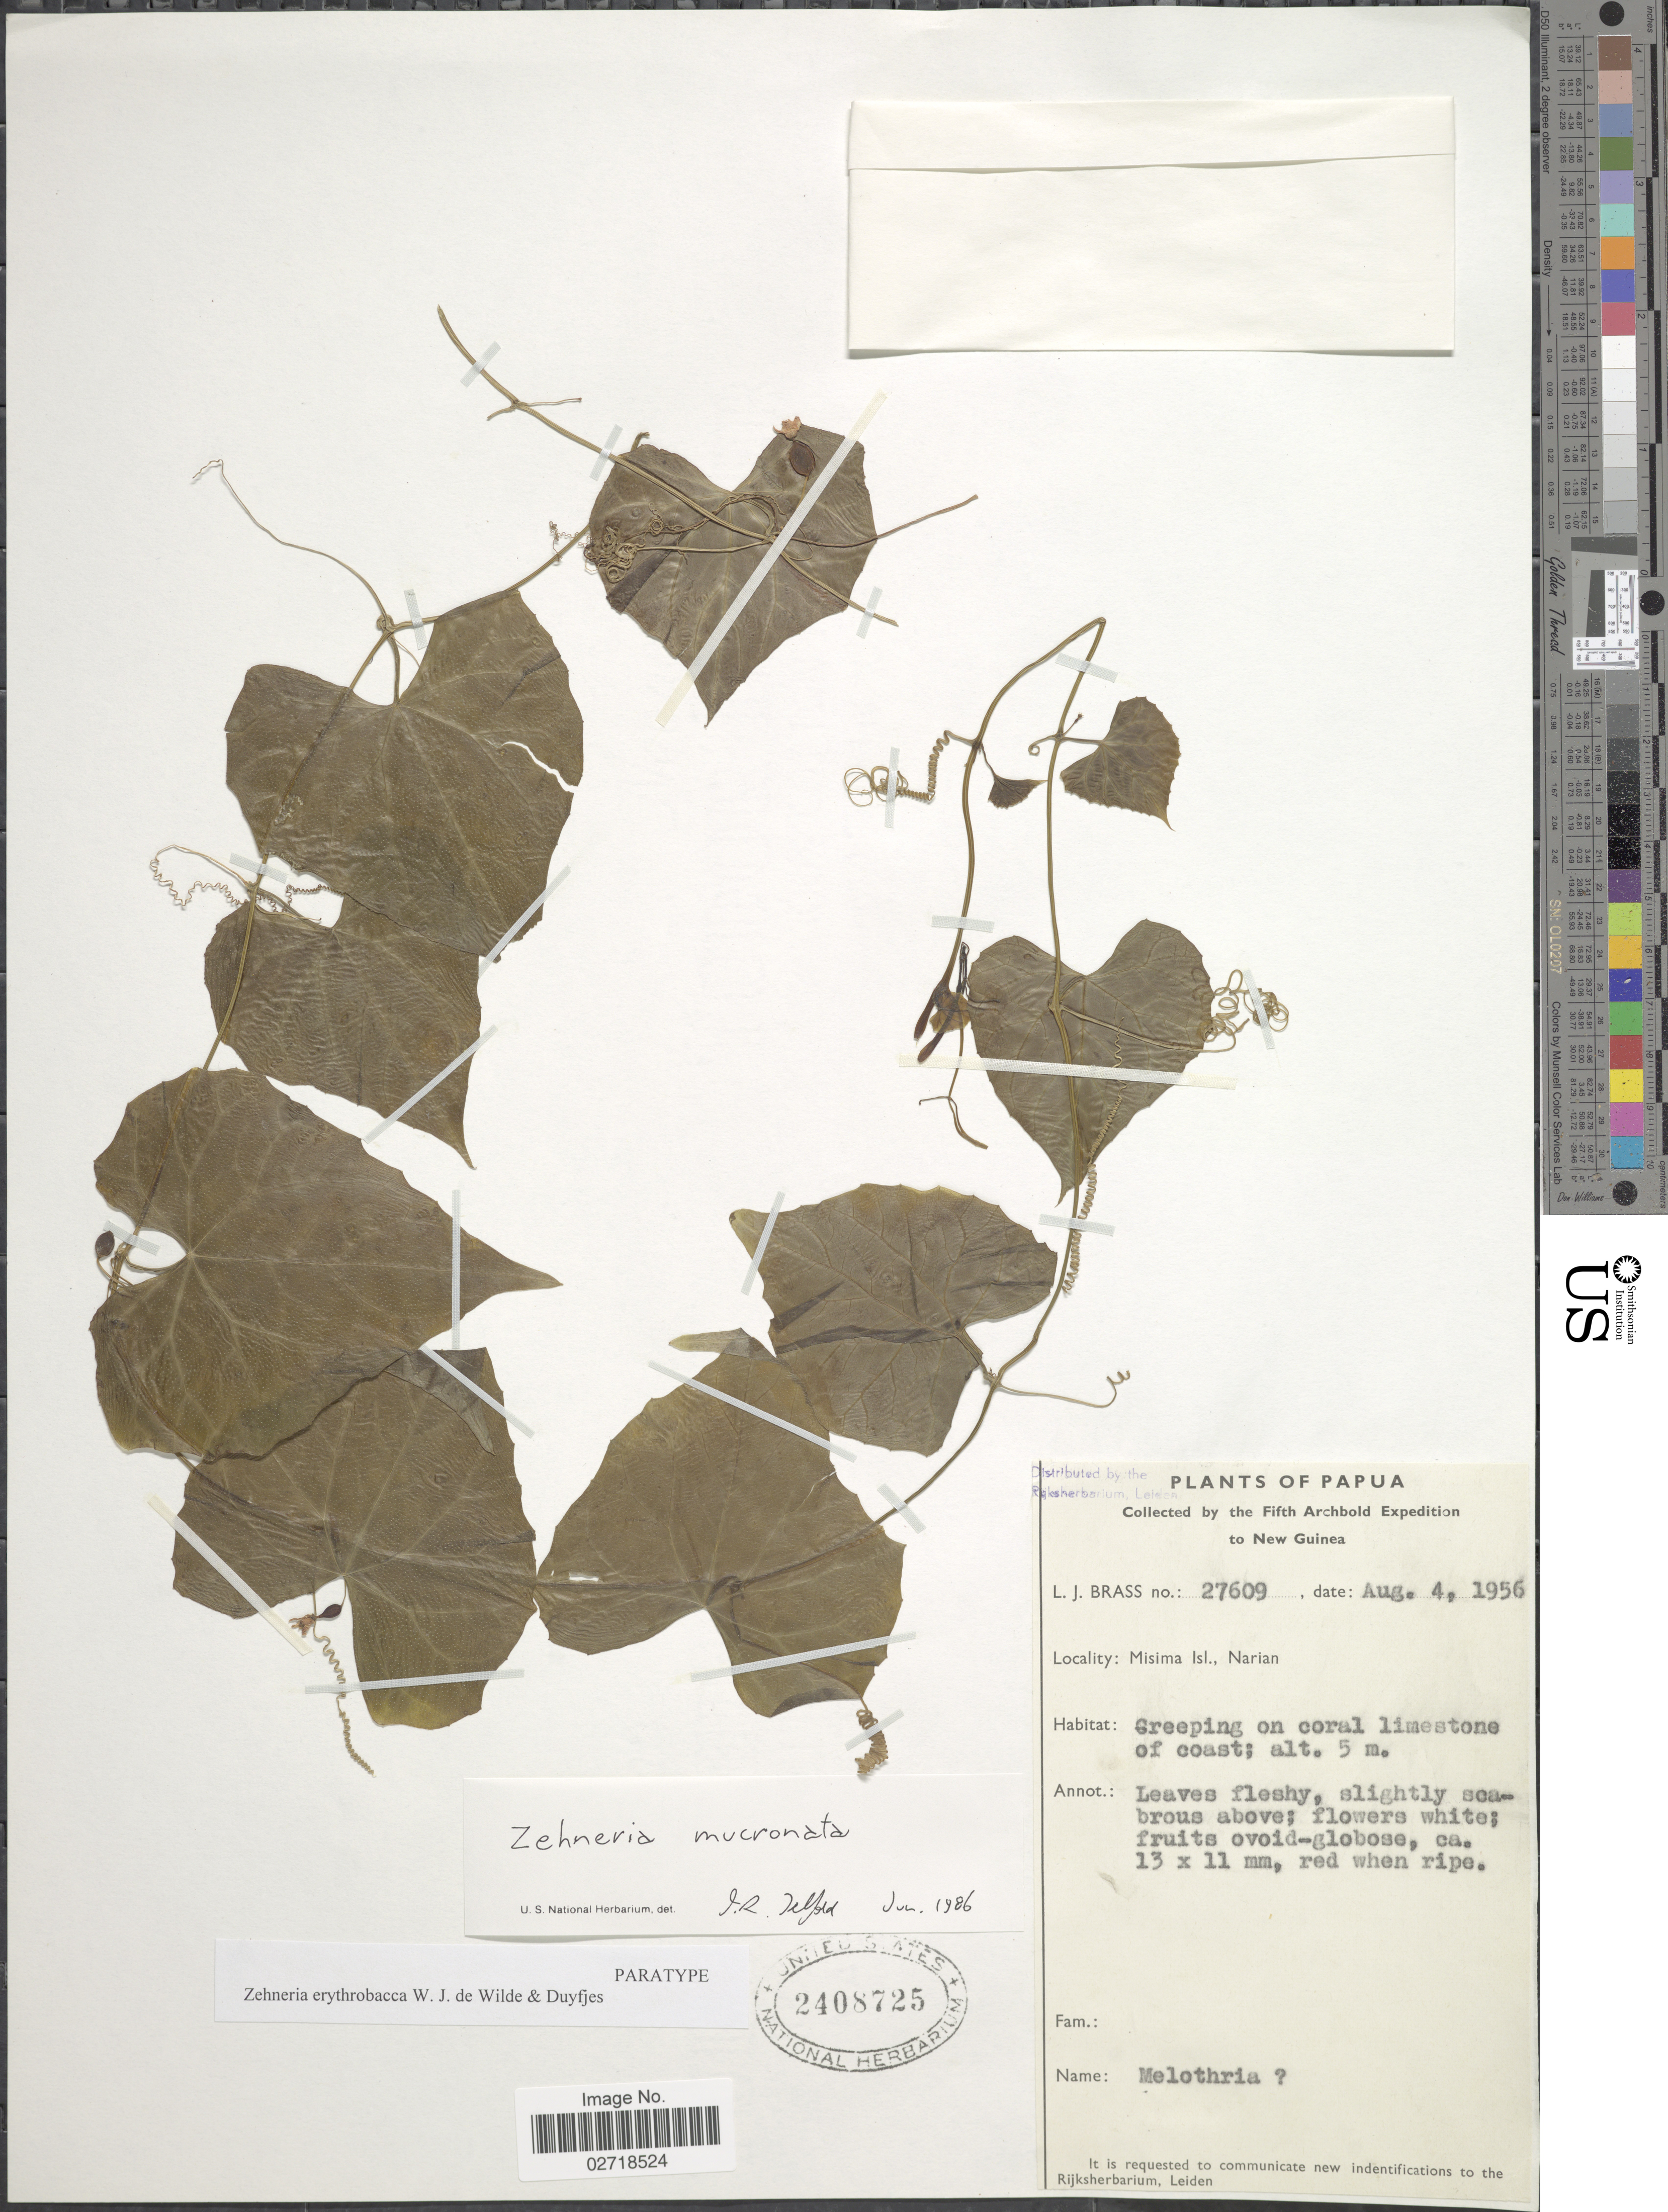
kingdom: Plantae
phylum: Tracheophyta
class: Magnoliopsida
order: Cucurbitales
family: Cucurbitaceae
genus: Zehneria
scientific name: Zehneria erythrobacca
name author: W.J. de Wilde & Duyfjes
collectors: L. J. Brass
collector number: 27609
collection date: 1956-08-04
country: Papua New Guinea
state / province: Milne Bay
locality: Papua, Misima Isl., Narian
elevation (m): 5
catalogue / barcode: US 2408725